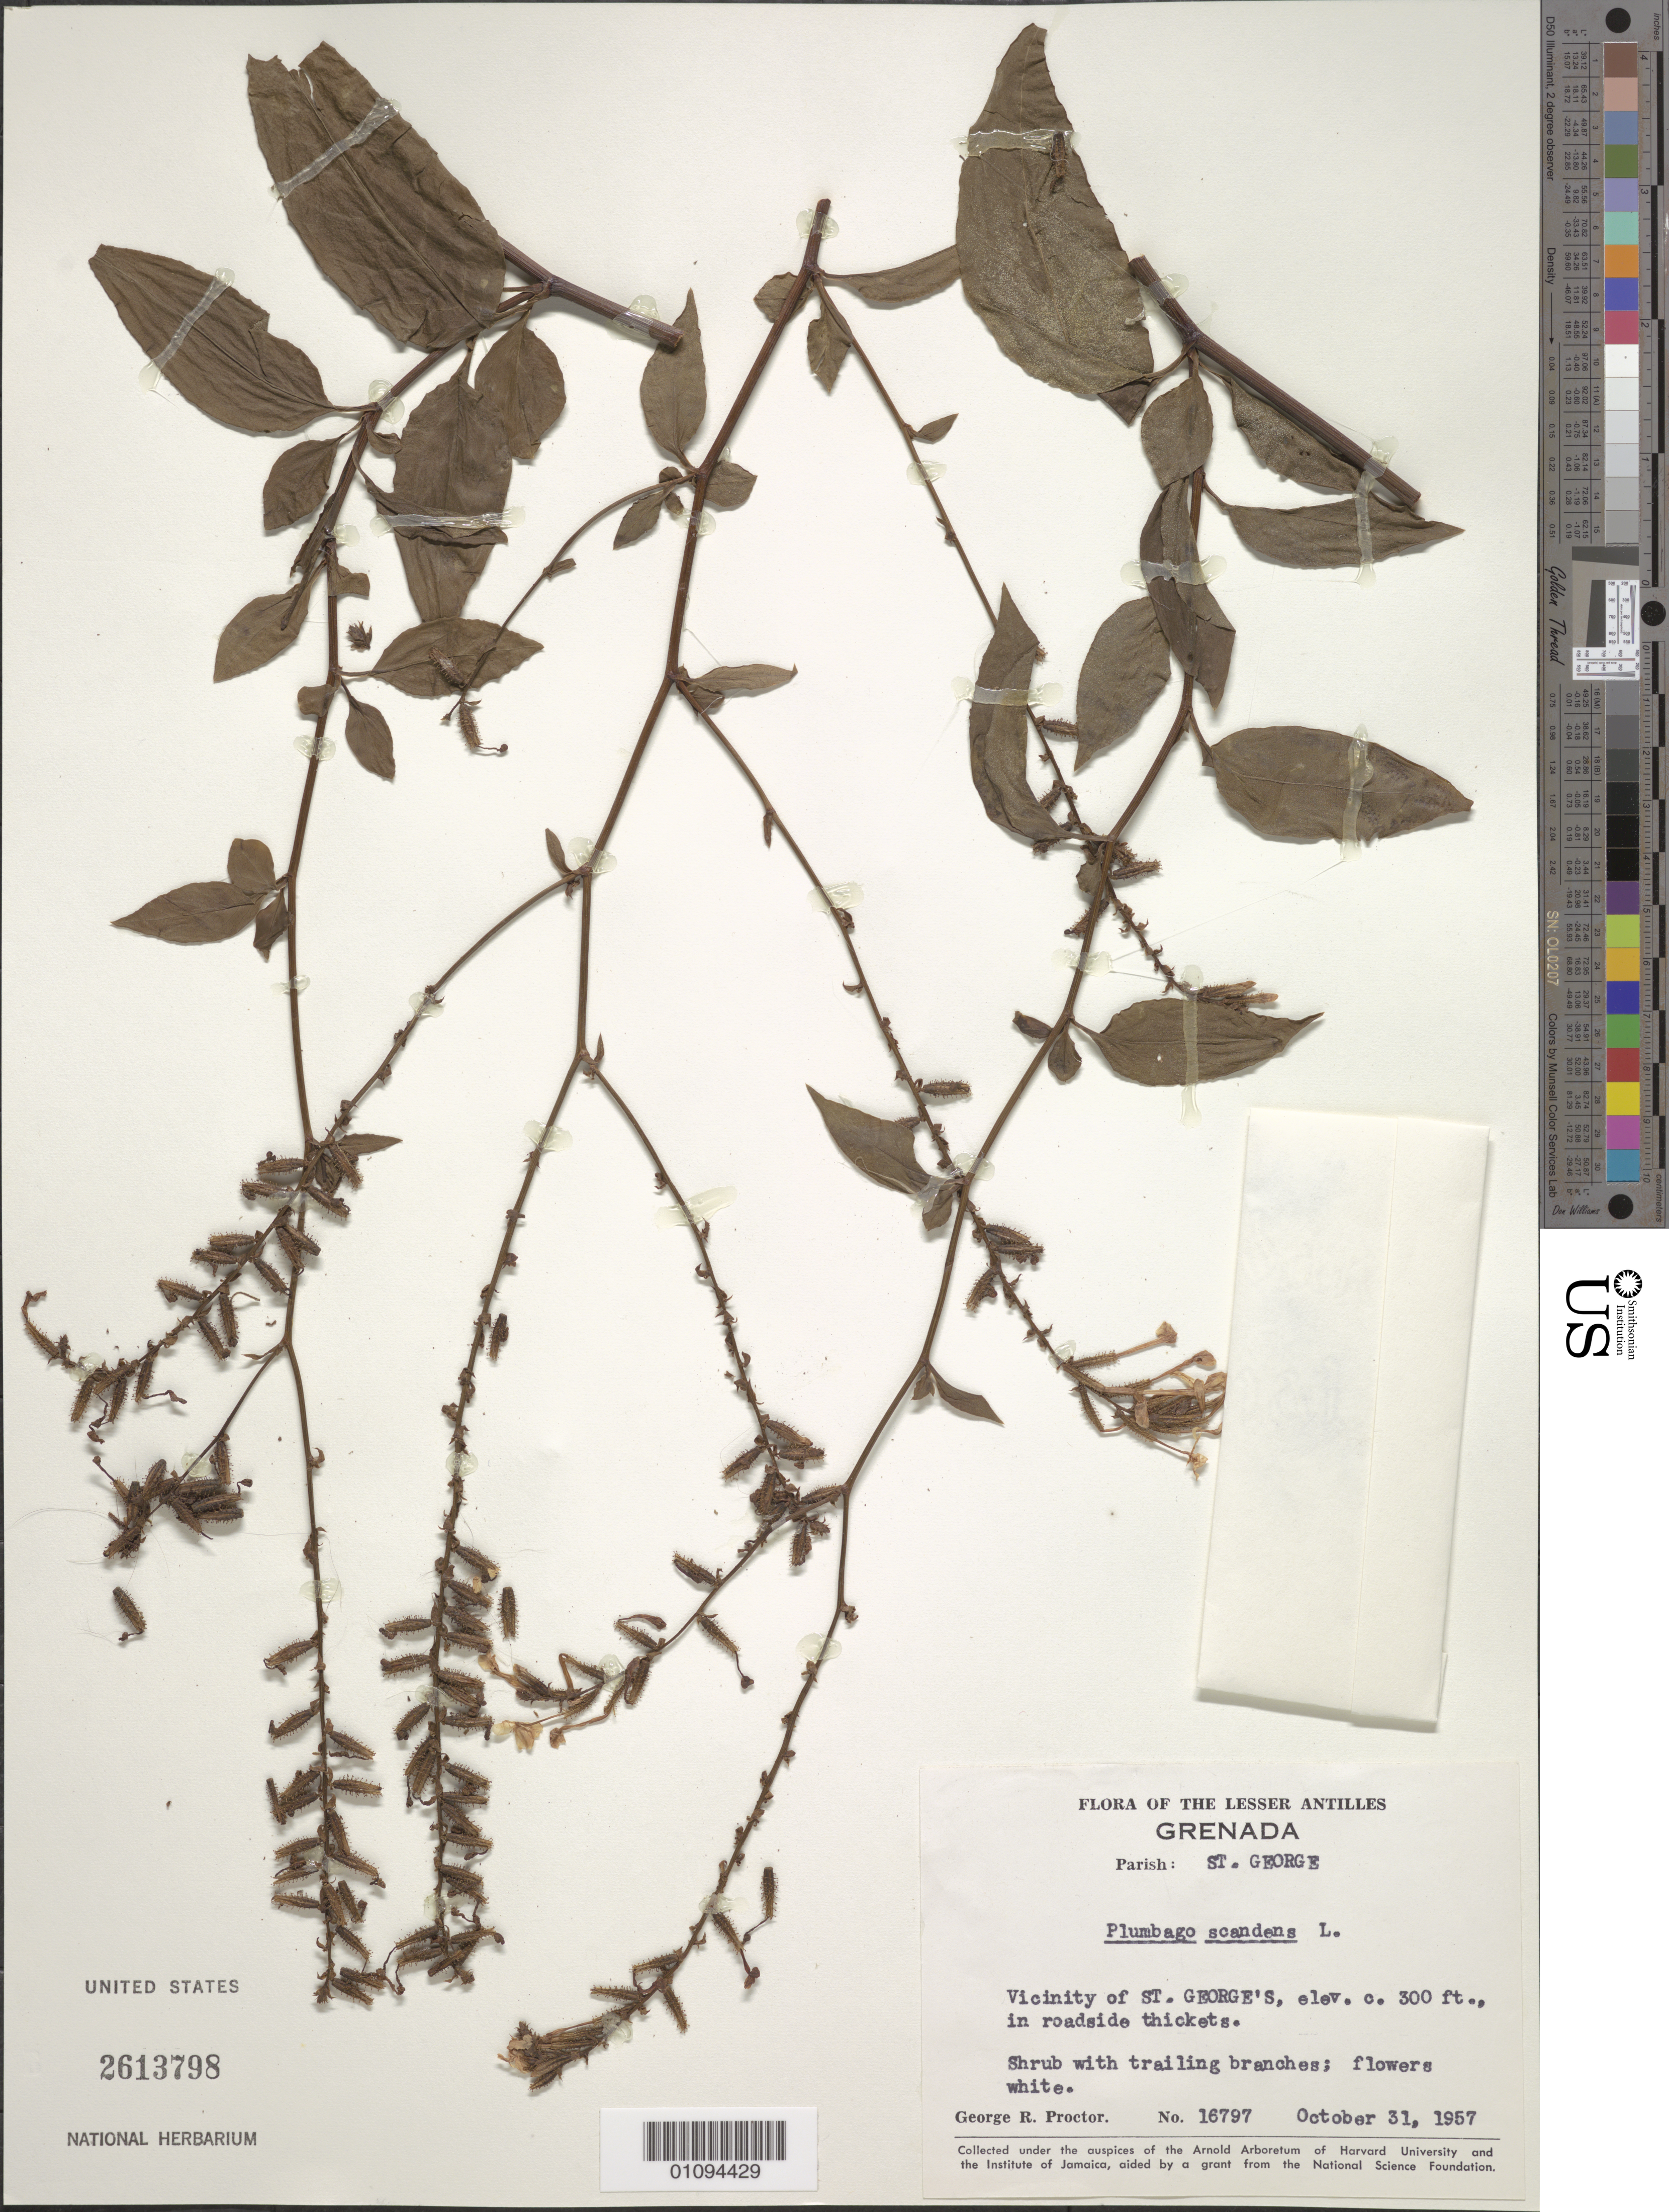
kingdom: Plantae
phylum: Tracheophyta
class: Magnoliopsida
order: Caryophyllales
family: Plumbaginaceae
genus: Plumbago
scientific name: Plumbago scandens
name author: L.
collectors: G. R. Proctor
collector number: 16797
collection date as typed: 31 Oct 1957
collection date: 1957-10-31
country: Grenada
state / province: Saint George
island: Grenada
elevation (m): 91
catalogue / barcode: US 2613798